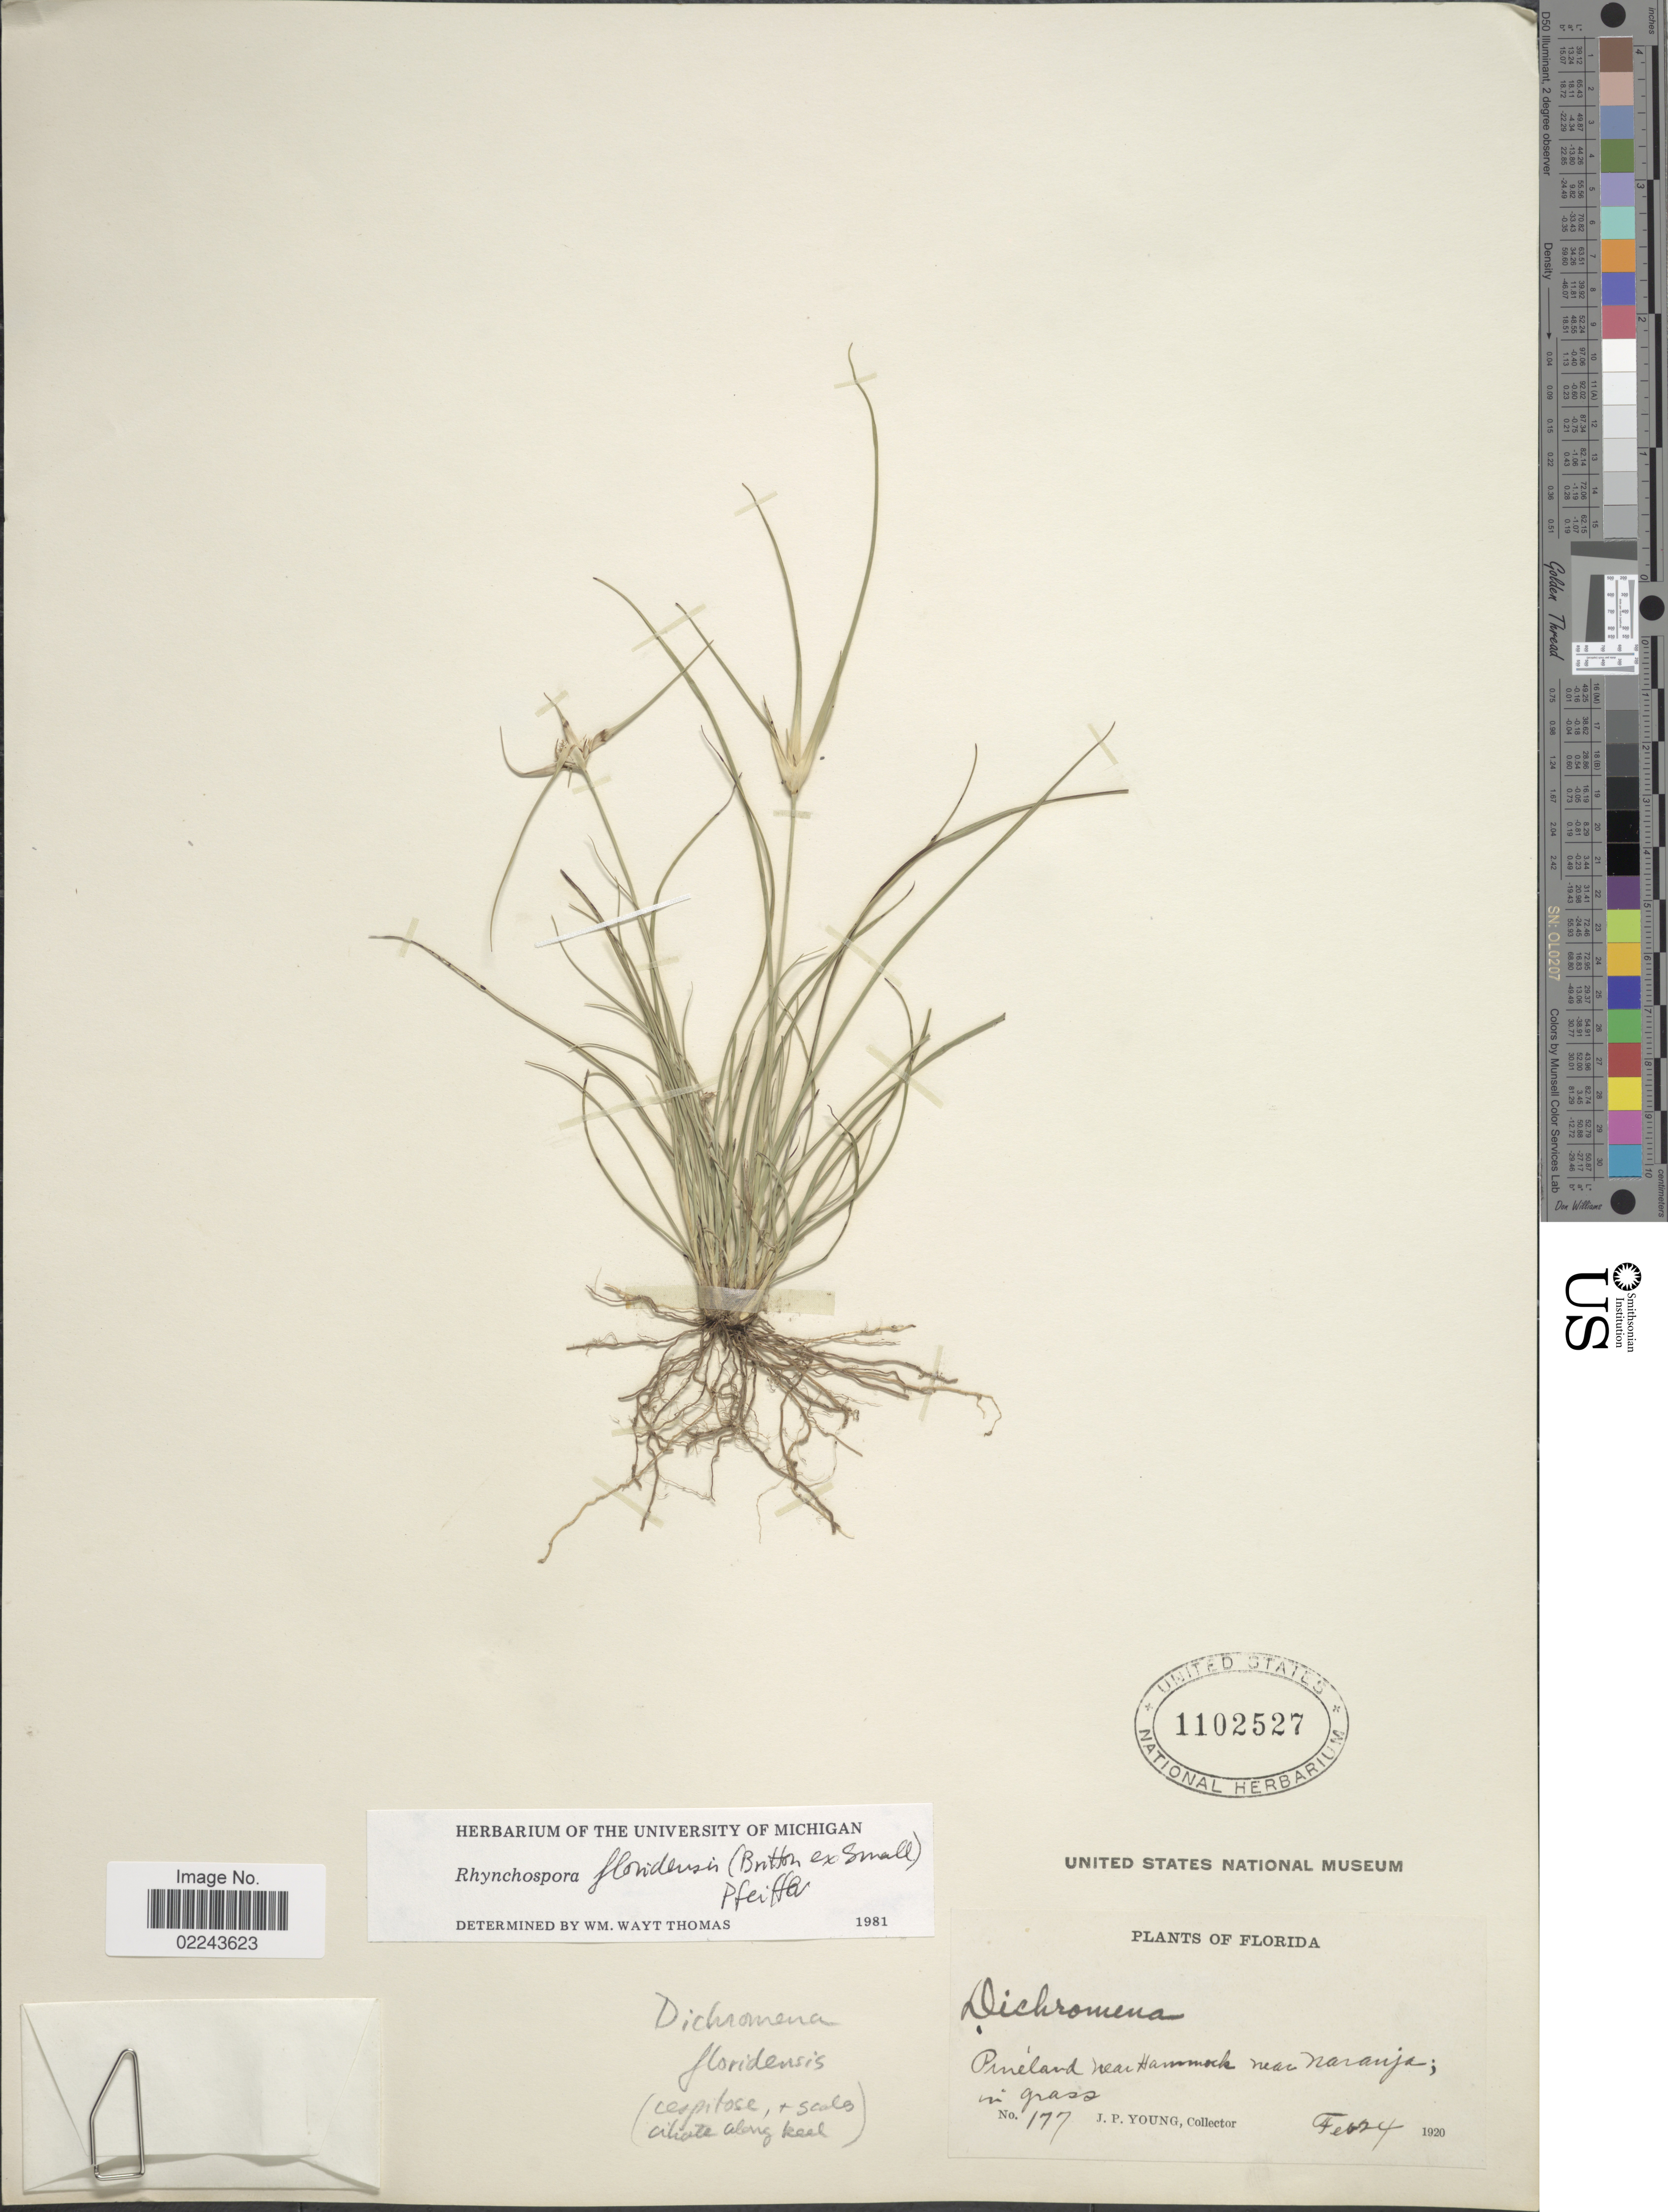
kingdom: Plantae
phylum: Tracheophyta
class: Liliopsida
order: Poales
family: Cyperaceae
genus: Rhynchospora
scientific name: Rhynchospora floridensis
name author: (Britton ex Small) H. Pfeiff.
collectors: J. P. Young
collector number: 177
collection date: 1920-02-24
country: United States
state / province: Florida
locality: Pineland near hammock near Naranja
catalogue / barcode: US 1102527